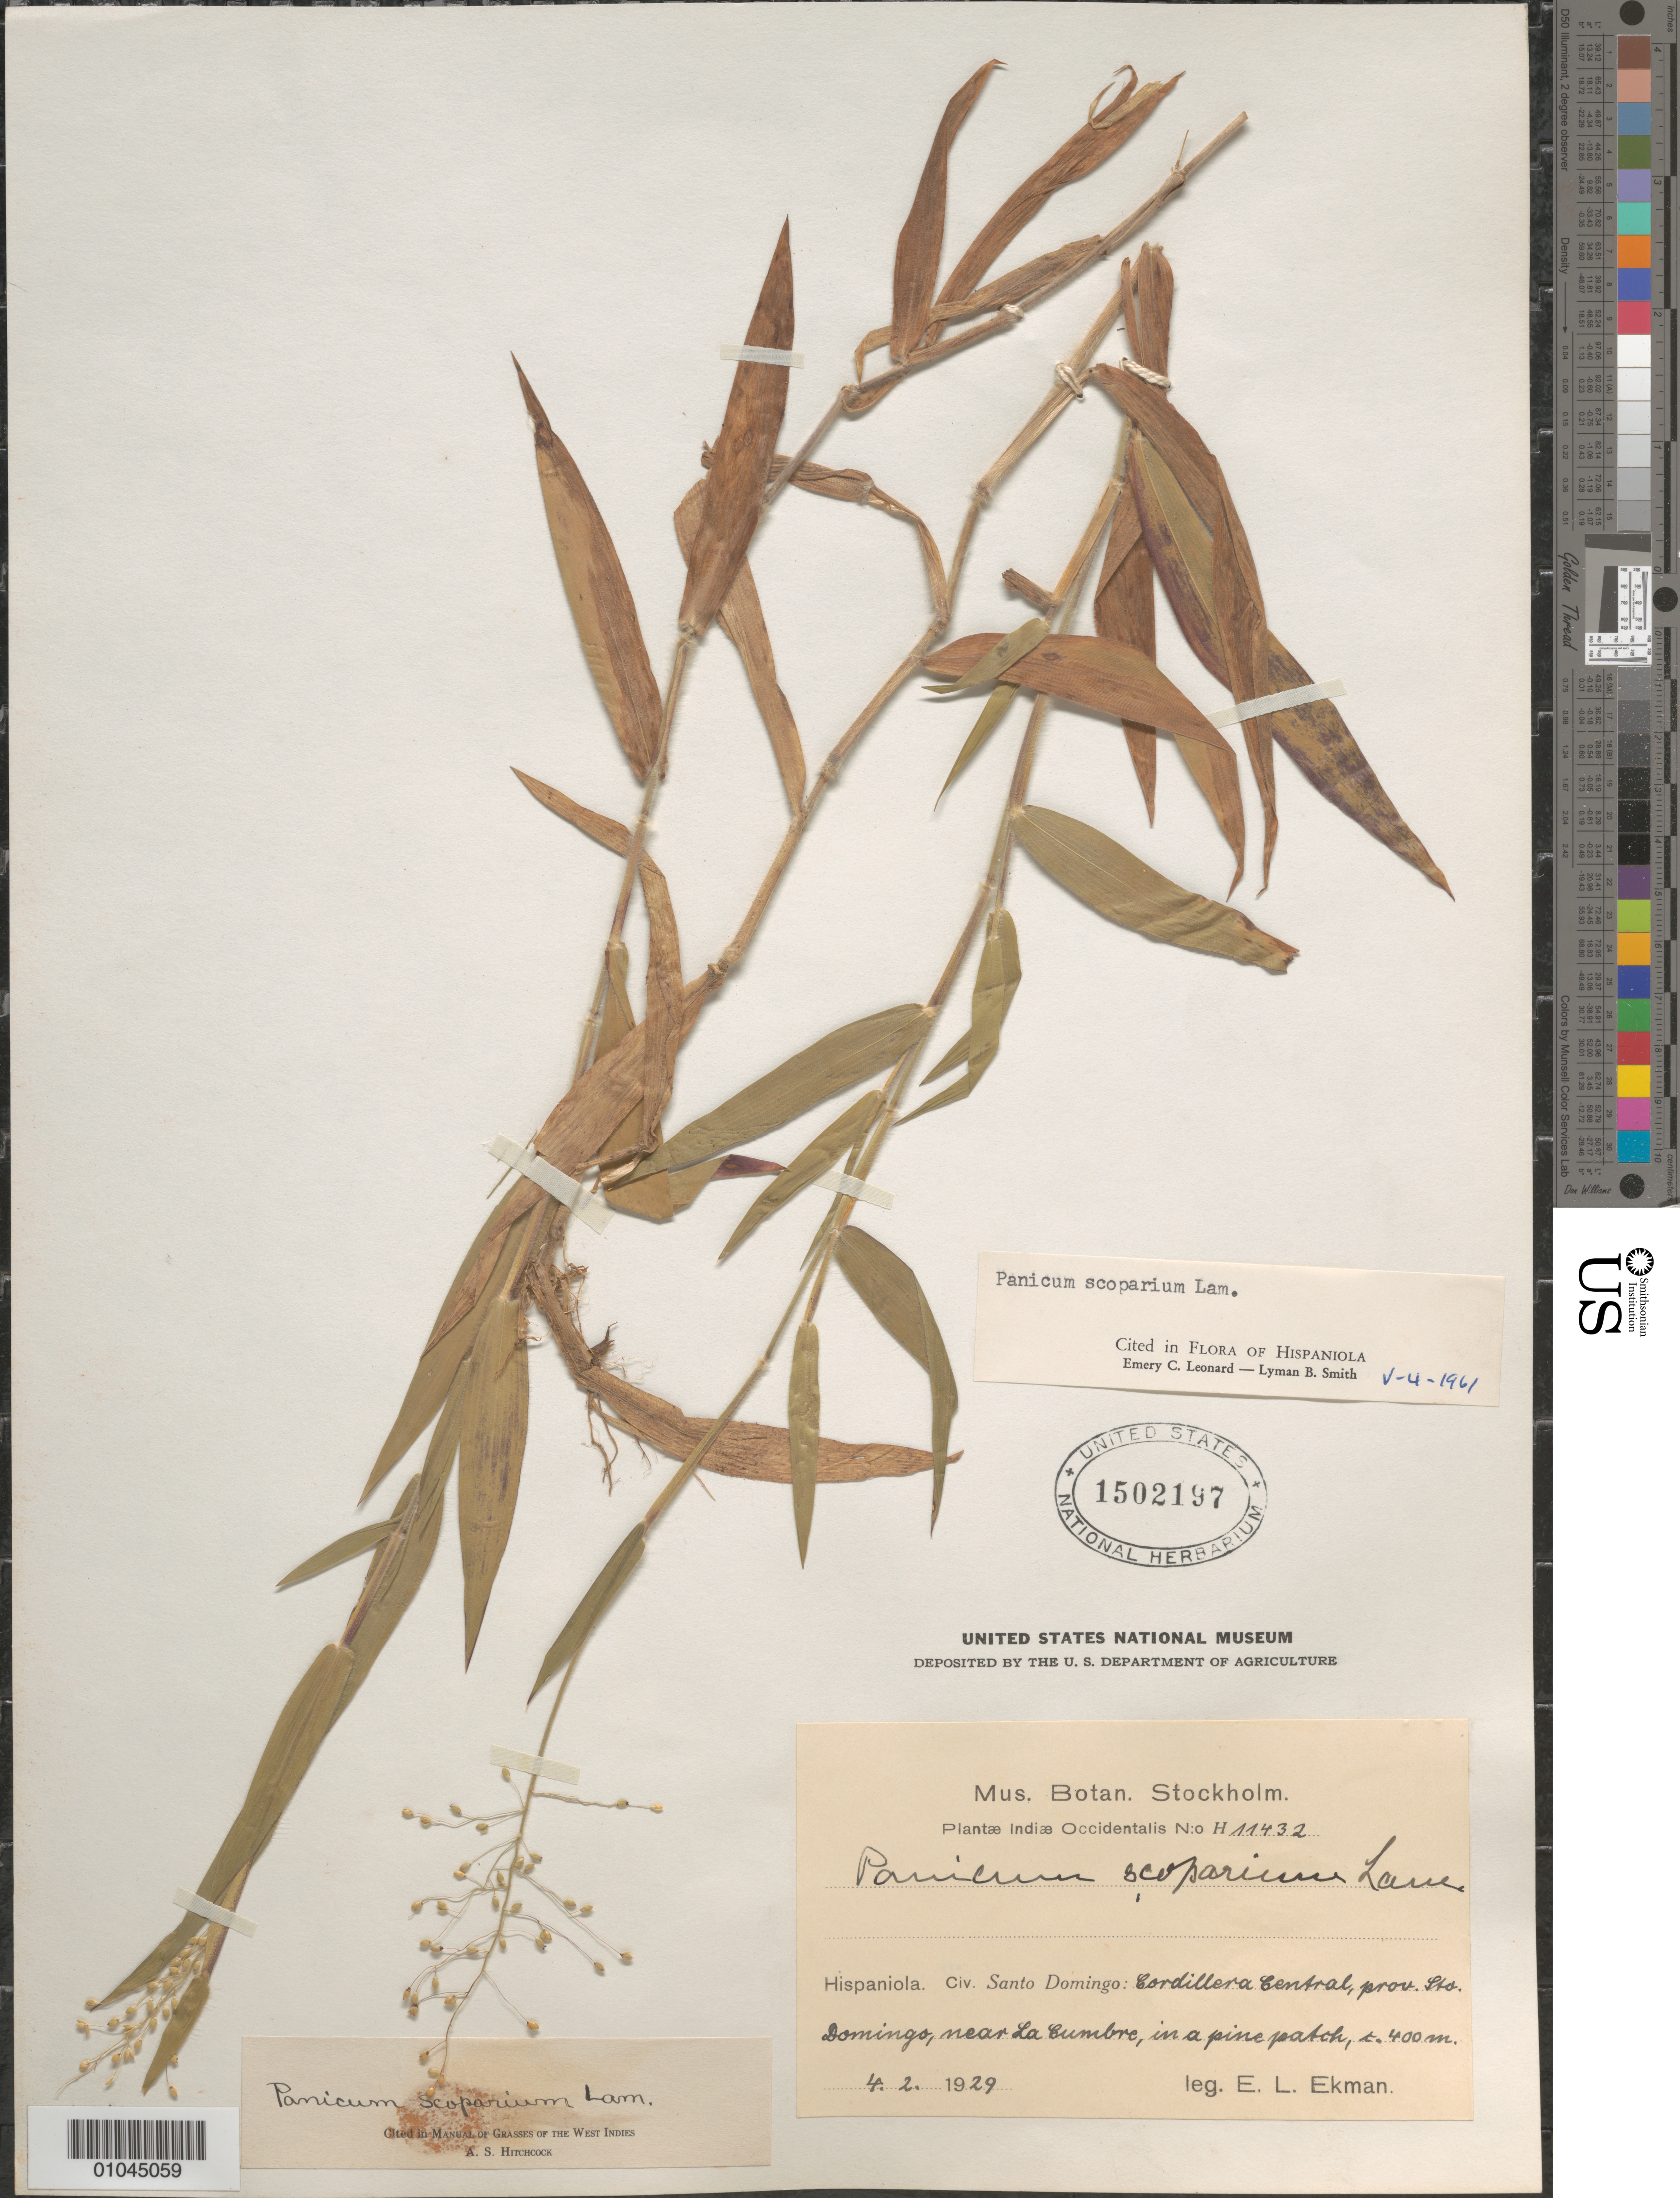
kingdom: Plantae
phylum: Tracheophyta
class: Liliopsida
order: Poales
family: Poaceae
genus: Panicum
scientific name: Panicum scoparium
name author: Lam.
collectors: E. L. Ekman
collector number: H 11432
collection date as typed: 04 Feb 1929 or 02 Apr 1929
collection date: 1929-02-04 or 1929-04-02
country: Dominican Republic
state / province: Distrito Nacional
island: Hispaniola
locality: Cordillera Central, near la Cumbre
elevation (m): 400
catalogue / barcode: US 1502197